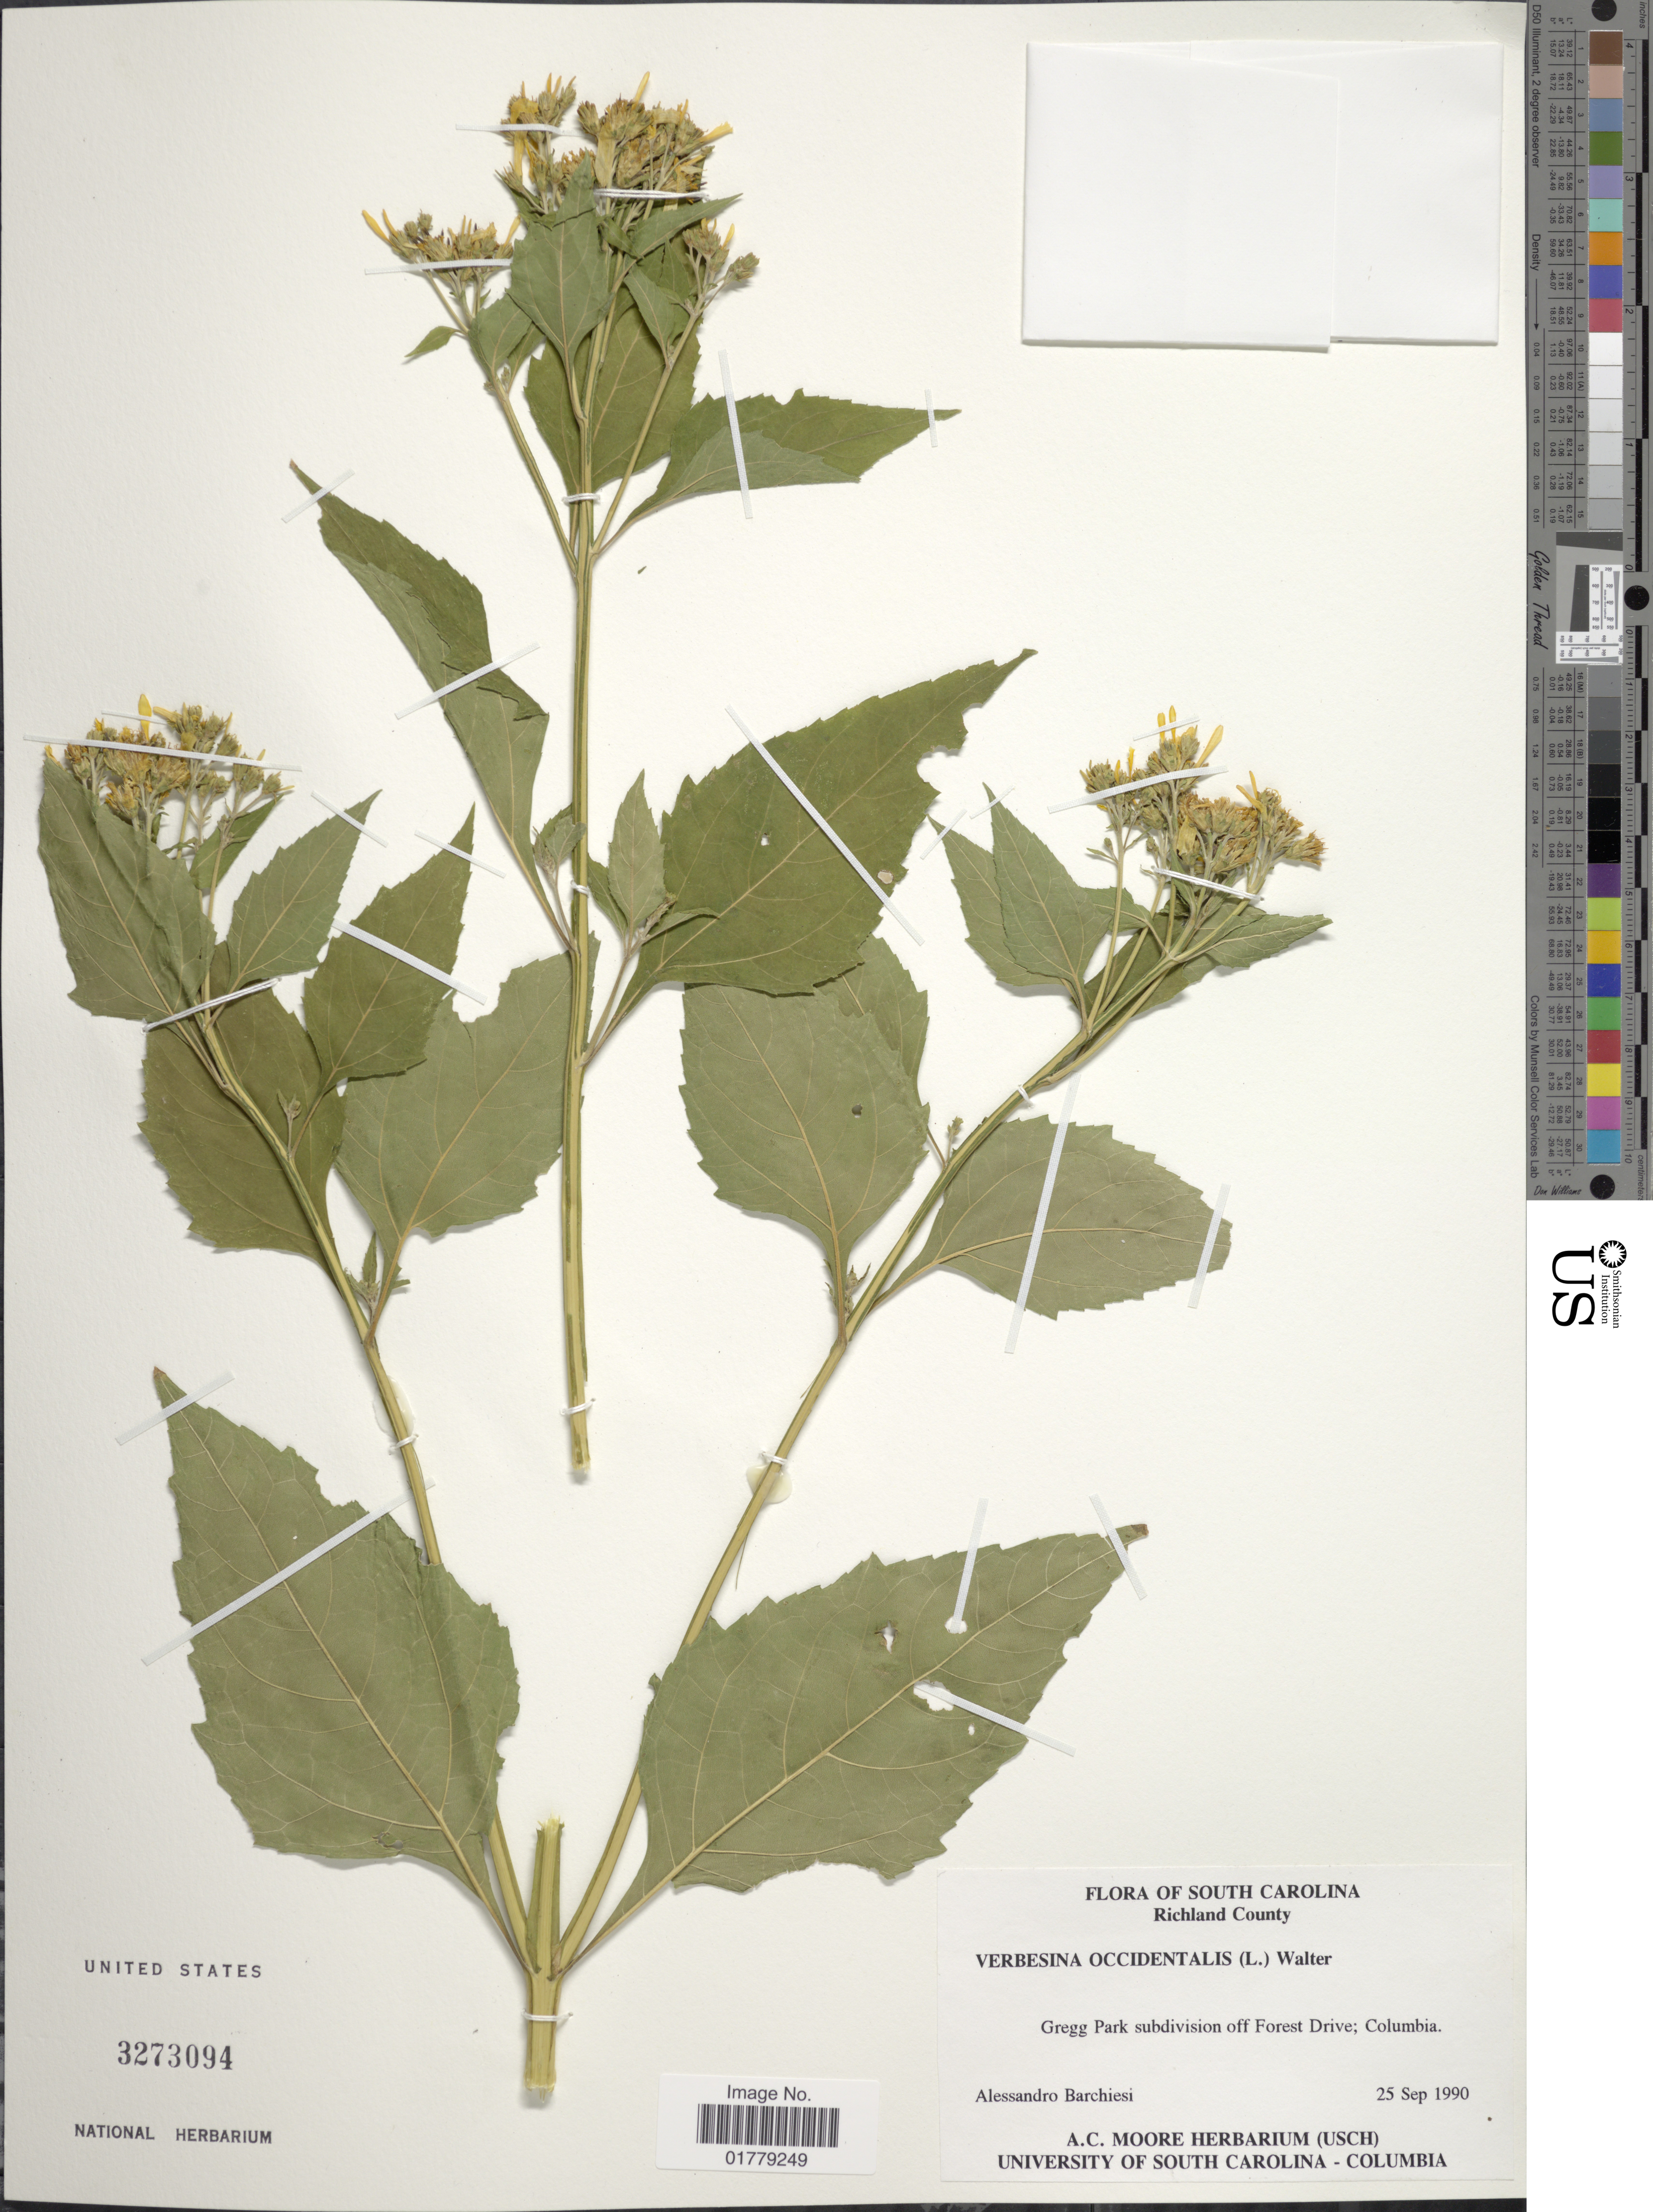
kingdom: Plantae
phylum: Tracheophyta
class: Magnoliopsida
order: Asterales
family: Asteraceae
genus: Verbesina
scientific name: Verbesina occidentalis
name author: (L.) Walter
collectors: A. Barchiesi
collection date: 1990-09-25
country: United States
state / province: South Carolina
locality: South Carolina. Richland County. Gregg Park subdivision off Forest Drive; Columbia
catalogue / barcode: US 3273094